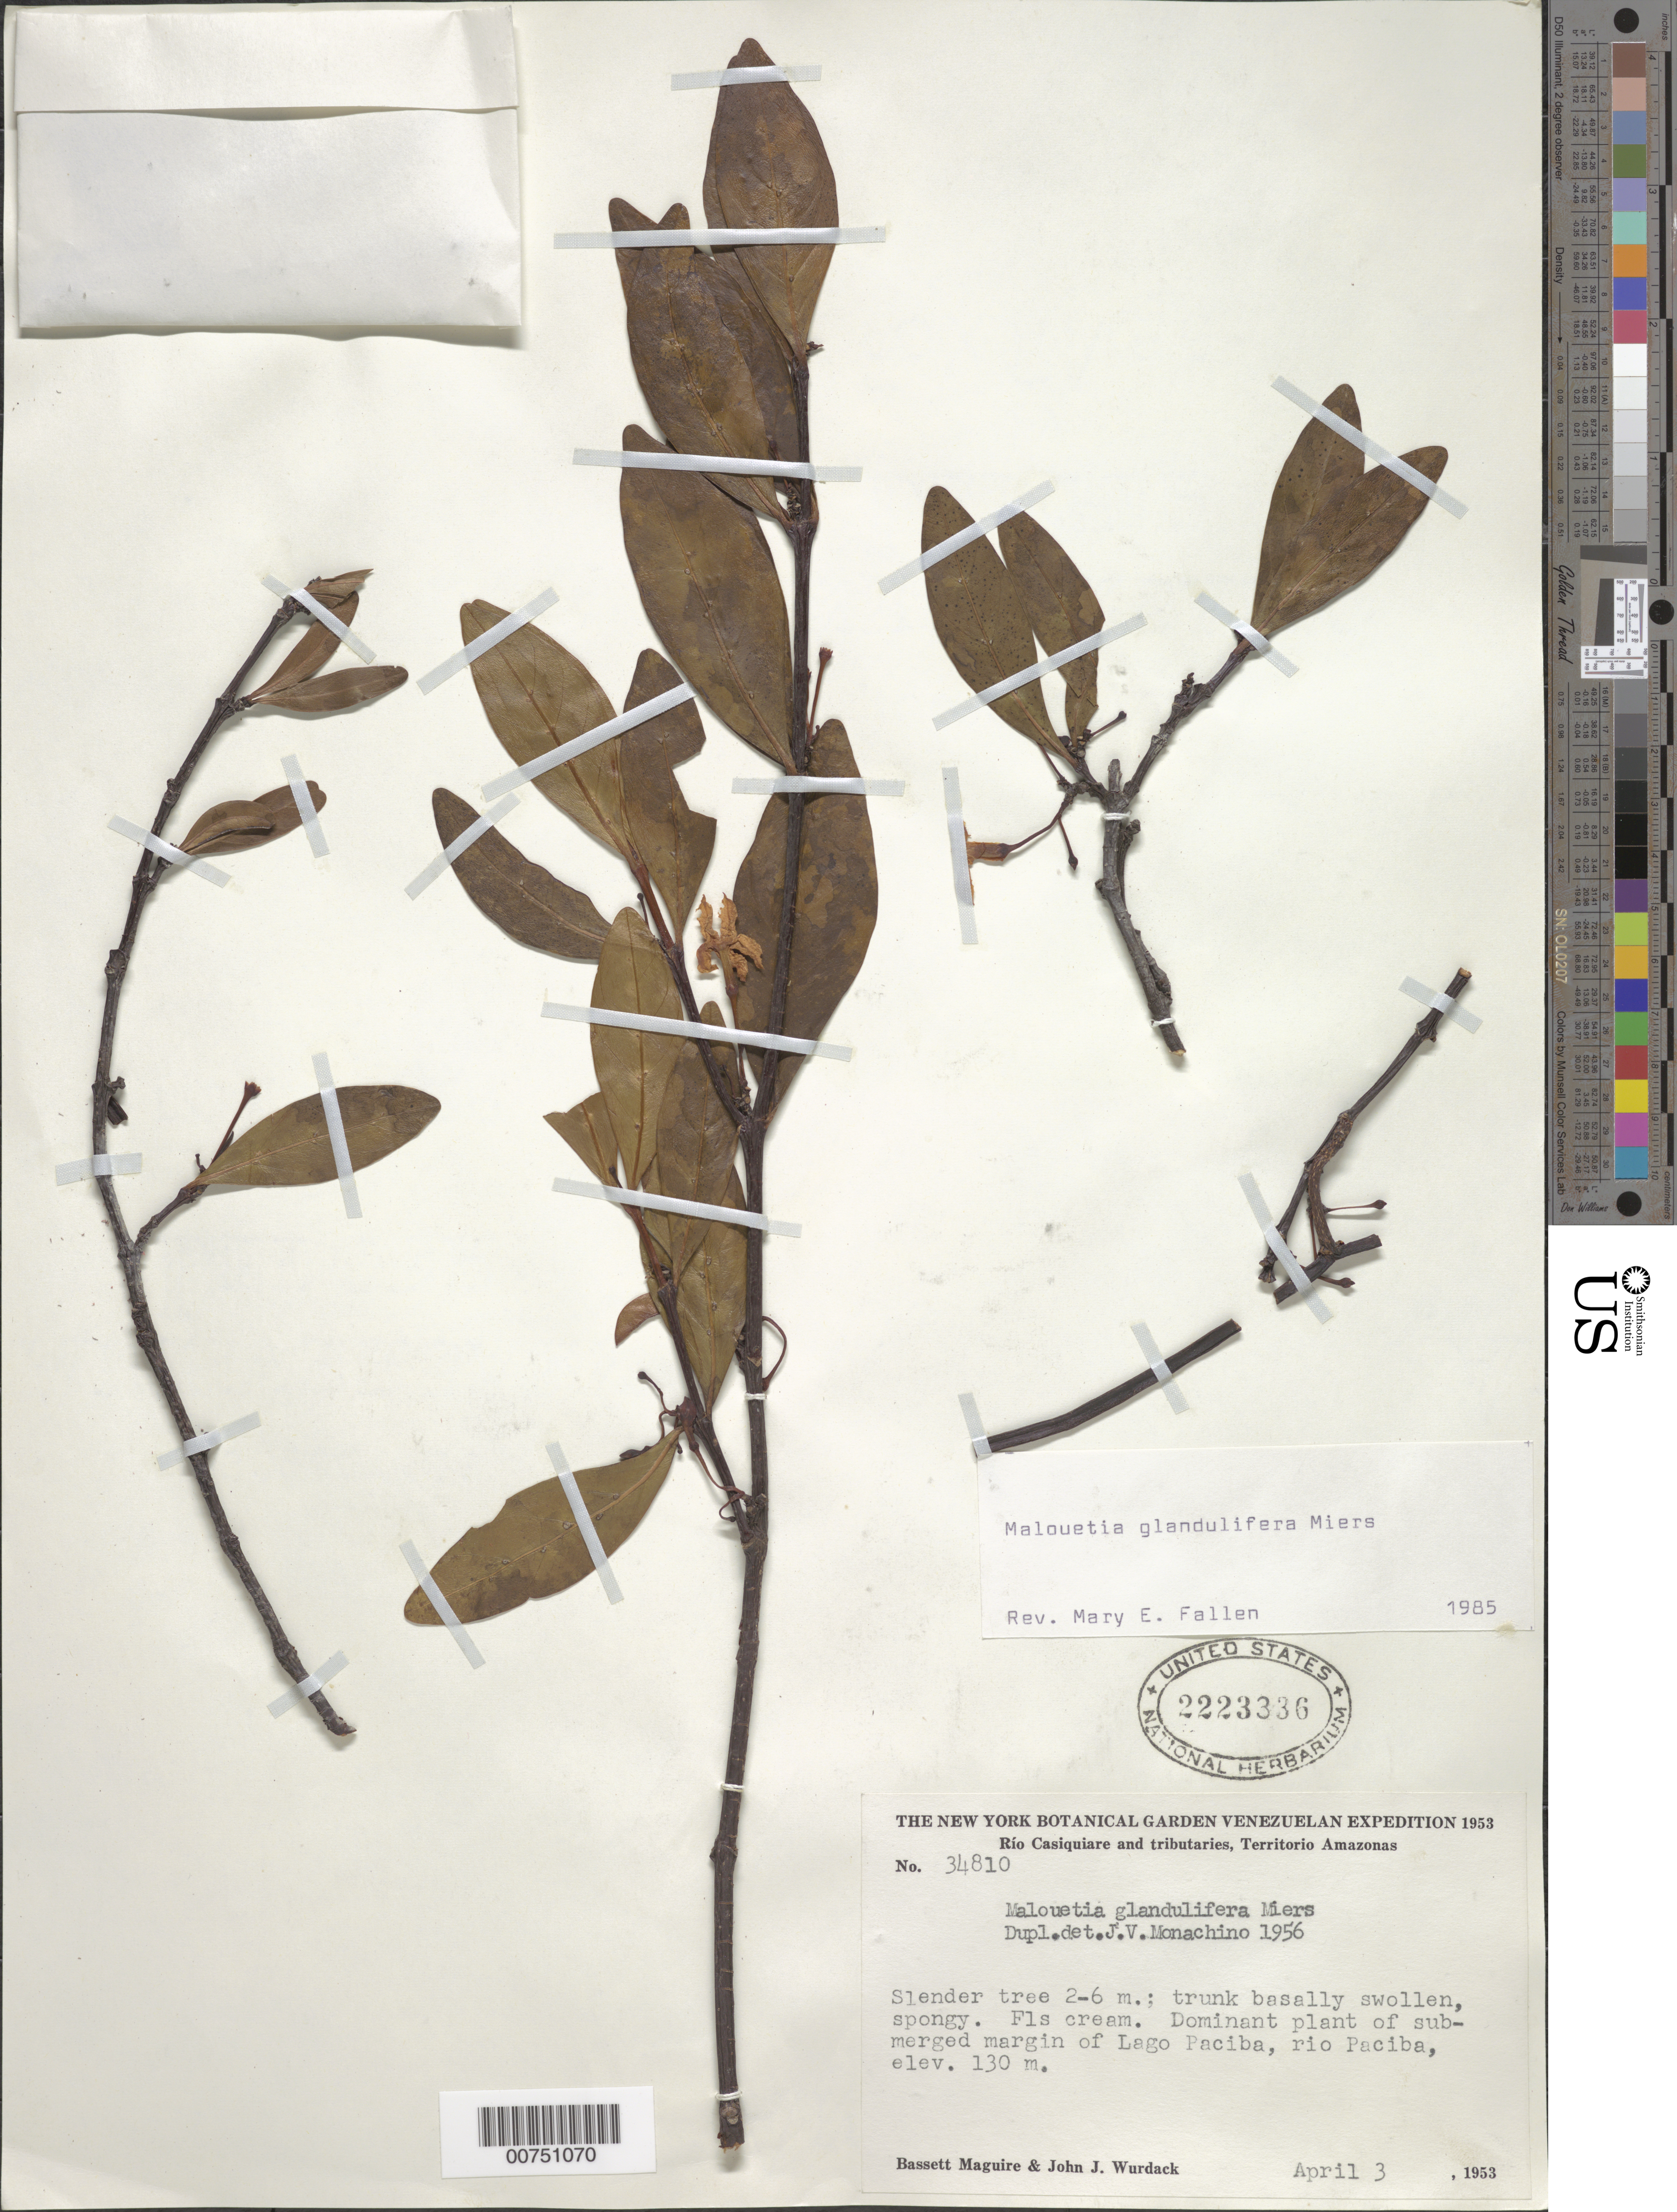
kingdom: Plantae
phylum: Tracheophyta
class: Magnoliopsida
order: Gentianales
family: Apocynaceae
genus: Malouetia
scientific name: Malouetia glandulifera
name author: Miers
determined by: Monachino, J. V.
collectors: B. Maguire & J. J. Wurdack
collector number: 34810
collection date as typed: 3-Apr-53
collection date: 1953-04-03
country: Venezuela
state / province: Amazonas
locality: Río Casiquiare, Lago Paciba, Río Paciba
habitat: Submerged margin of Lago Paciba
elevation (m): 130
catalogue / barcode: US 2223336